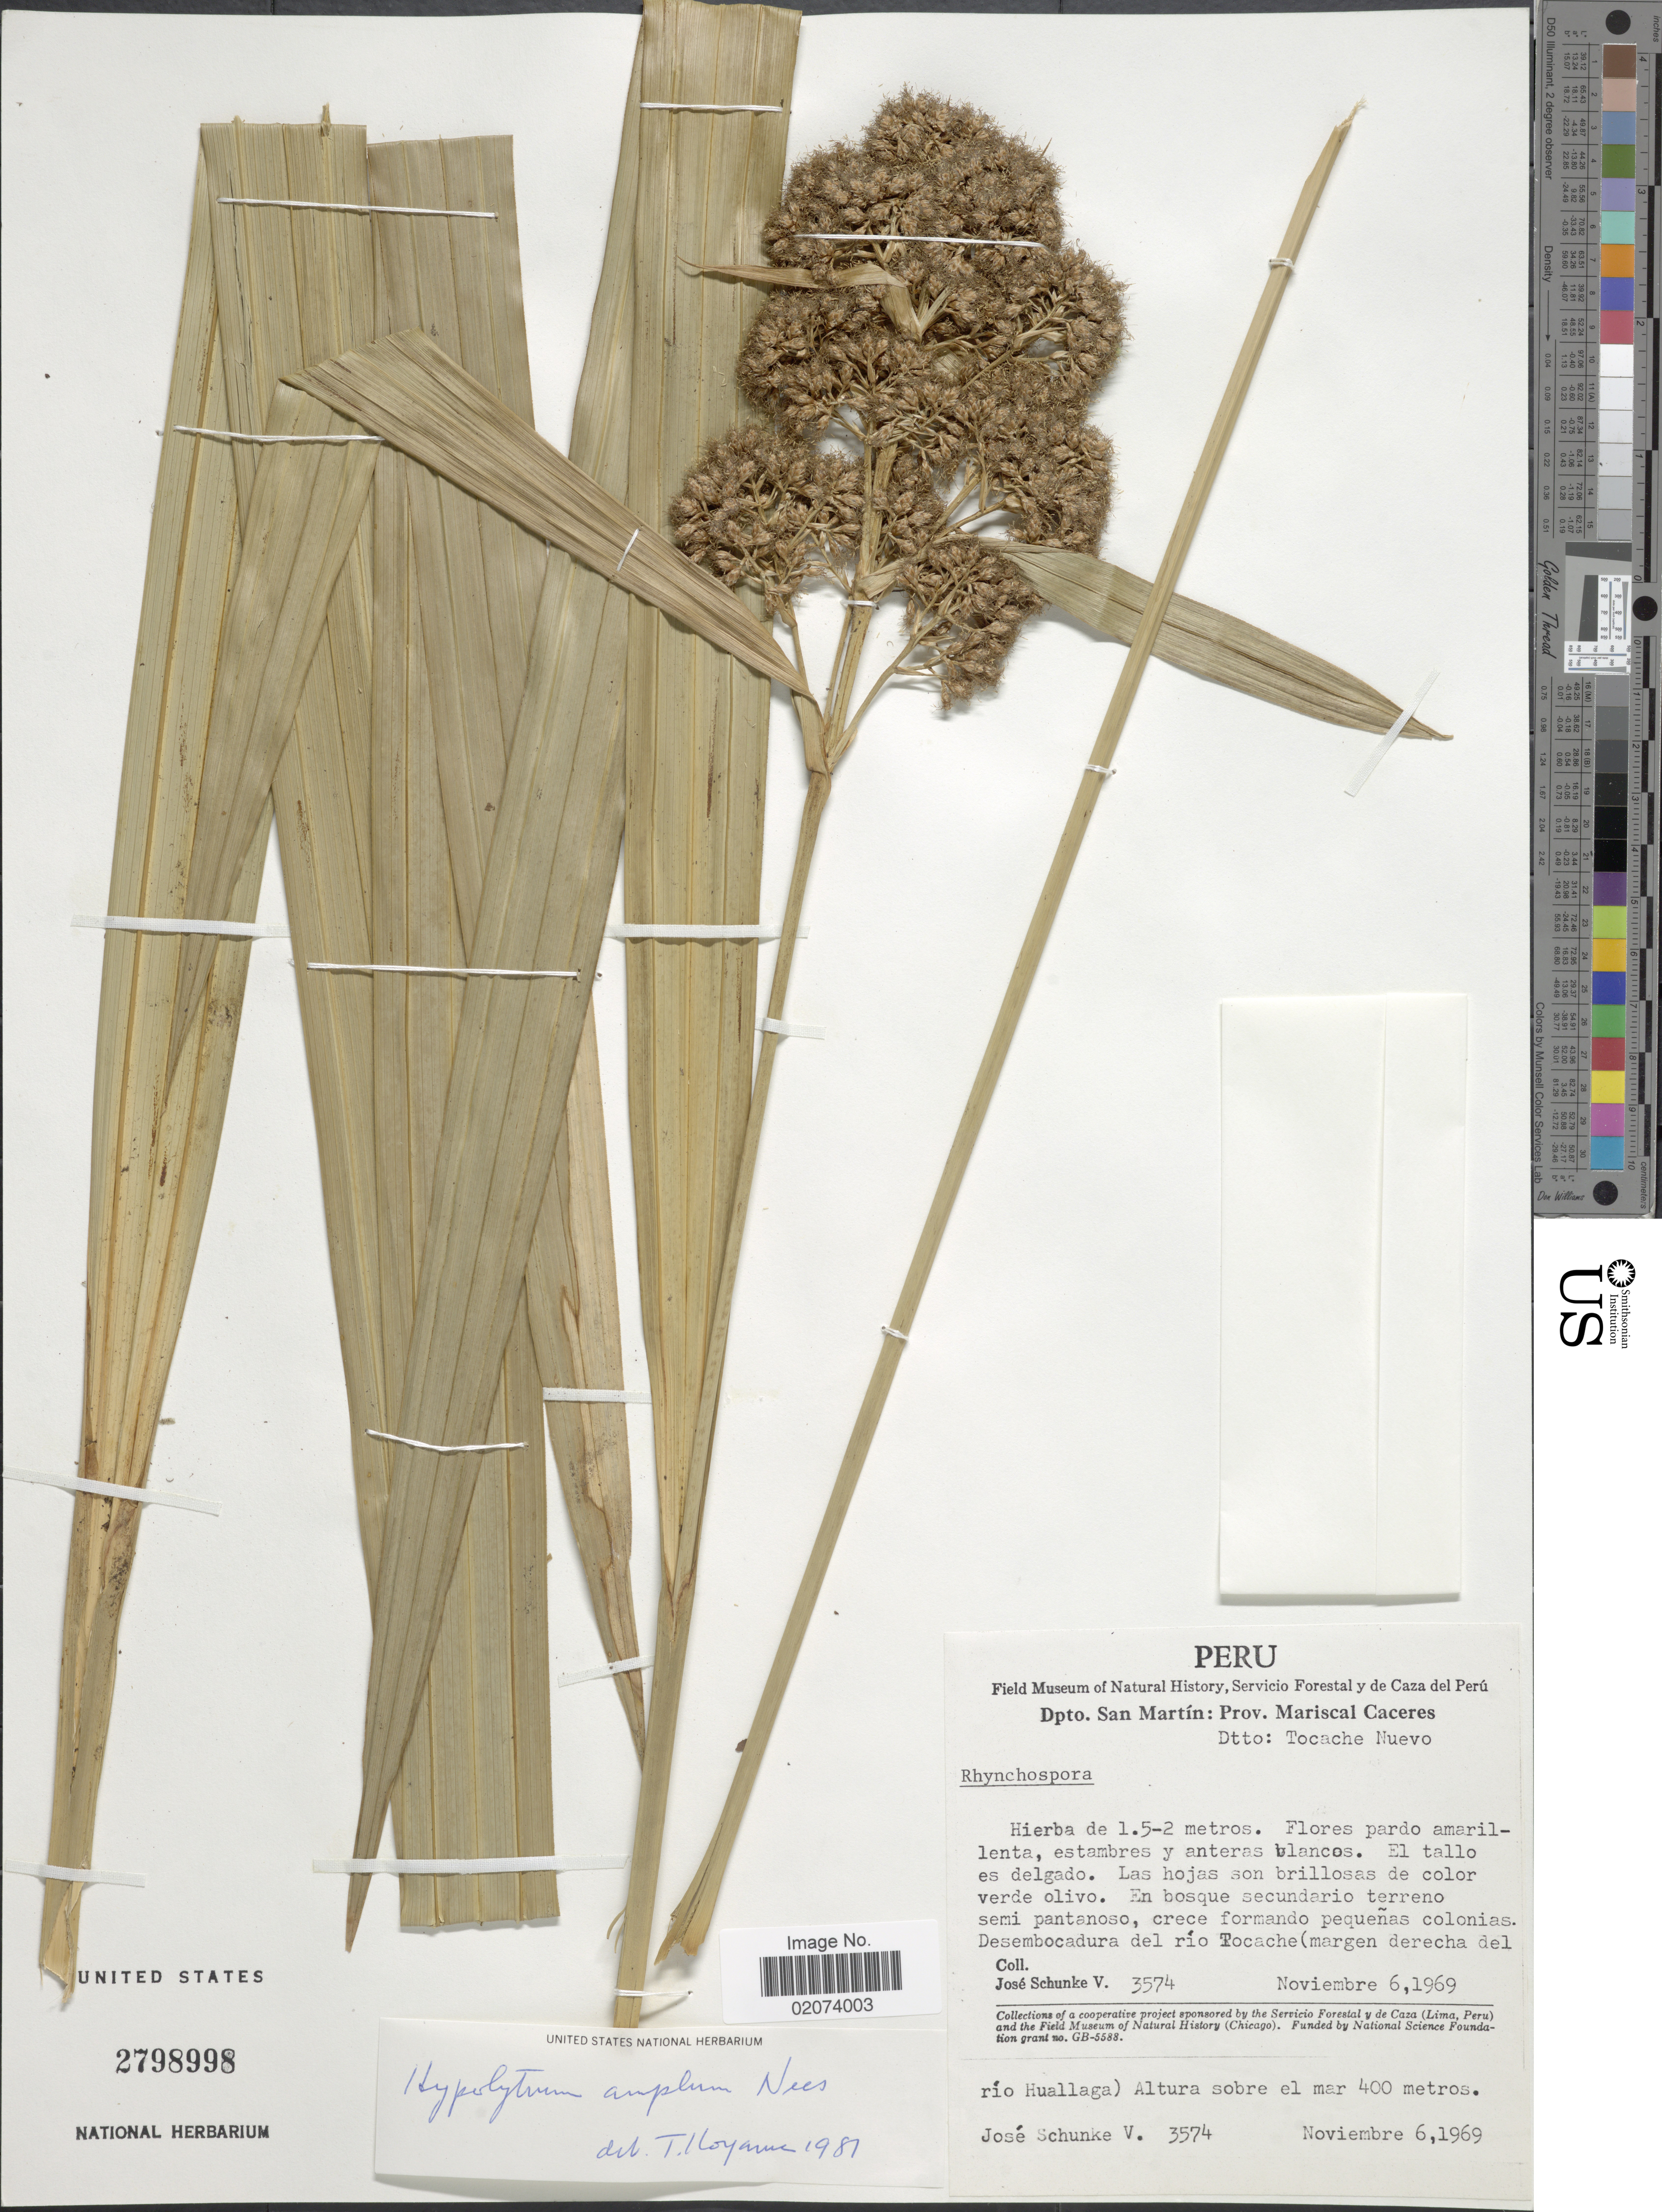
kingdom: Plantae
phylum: Tracheophyta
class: Liliopsida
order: Poales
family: Cyperaceae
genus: Hypolytrum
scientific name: Hypolytrum amplum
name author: Poepp. & Kunth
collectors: J. Schunke Vigo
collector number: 3574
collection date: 1969-11-06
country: Peru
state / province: San Martín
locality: Prov. Mariscal Caceres, Dtto Tocache Nuevo, desembocaduro del rio Tocache (margen derecha del rio Huallaga)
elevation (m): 400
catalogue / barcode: US 2798998